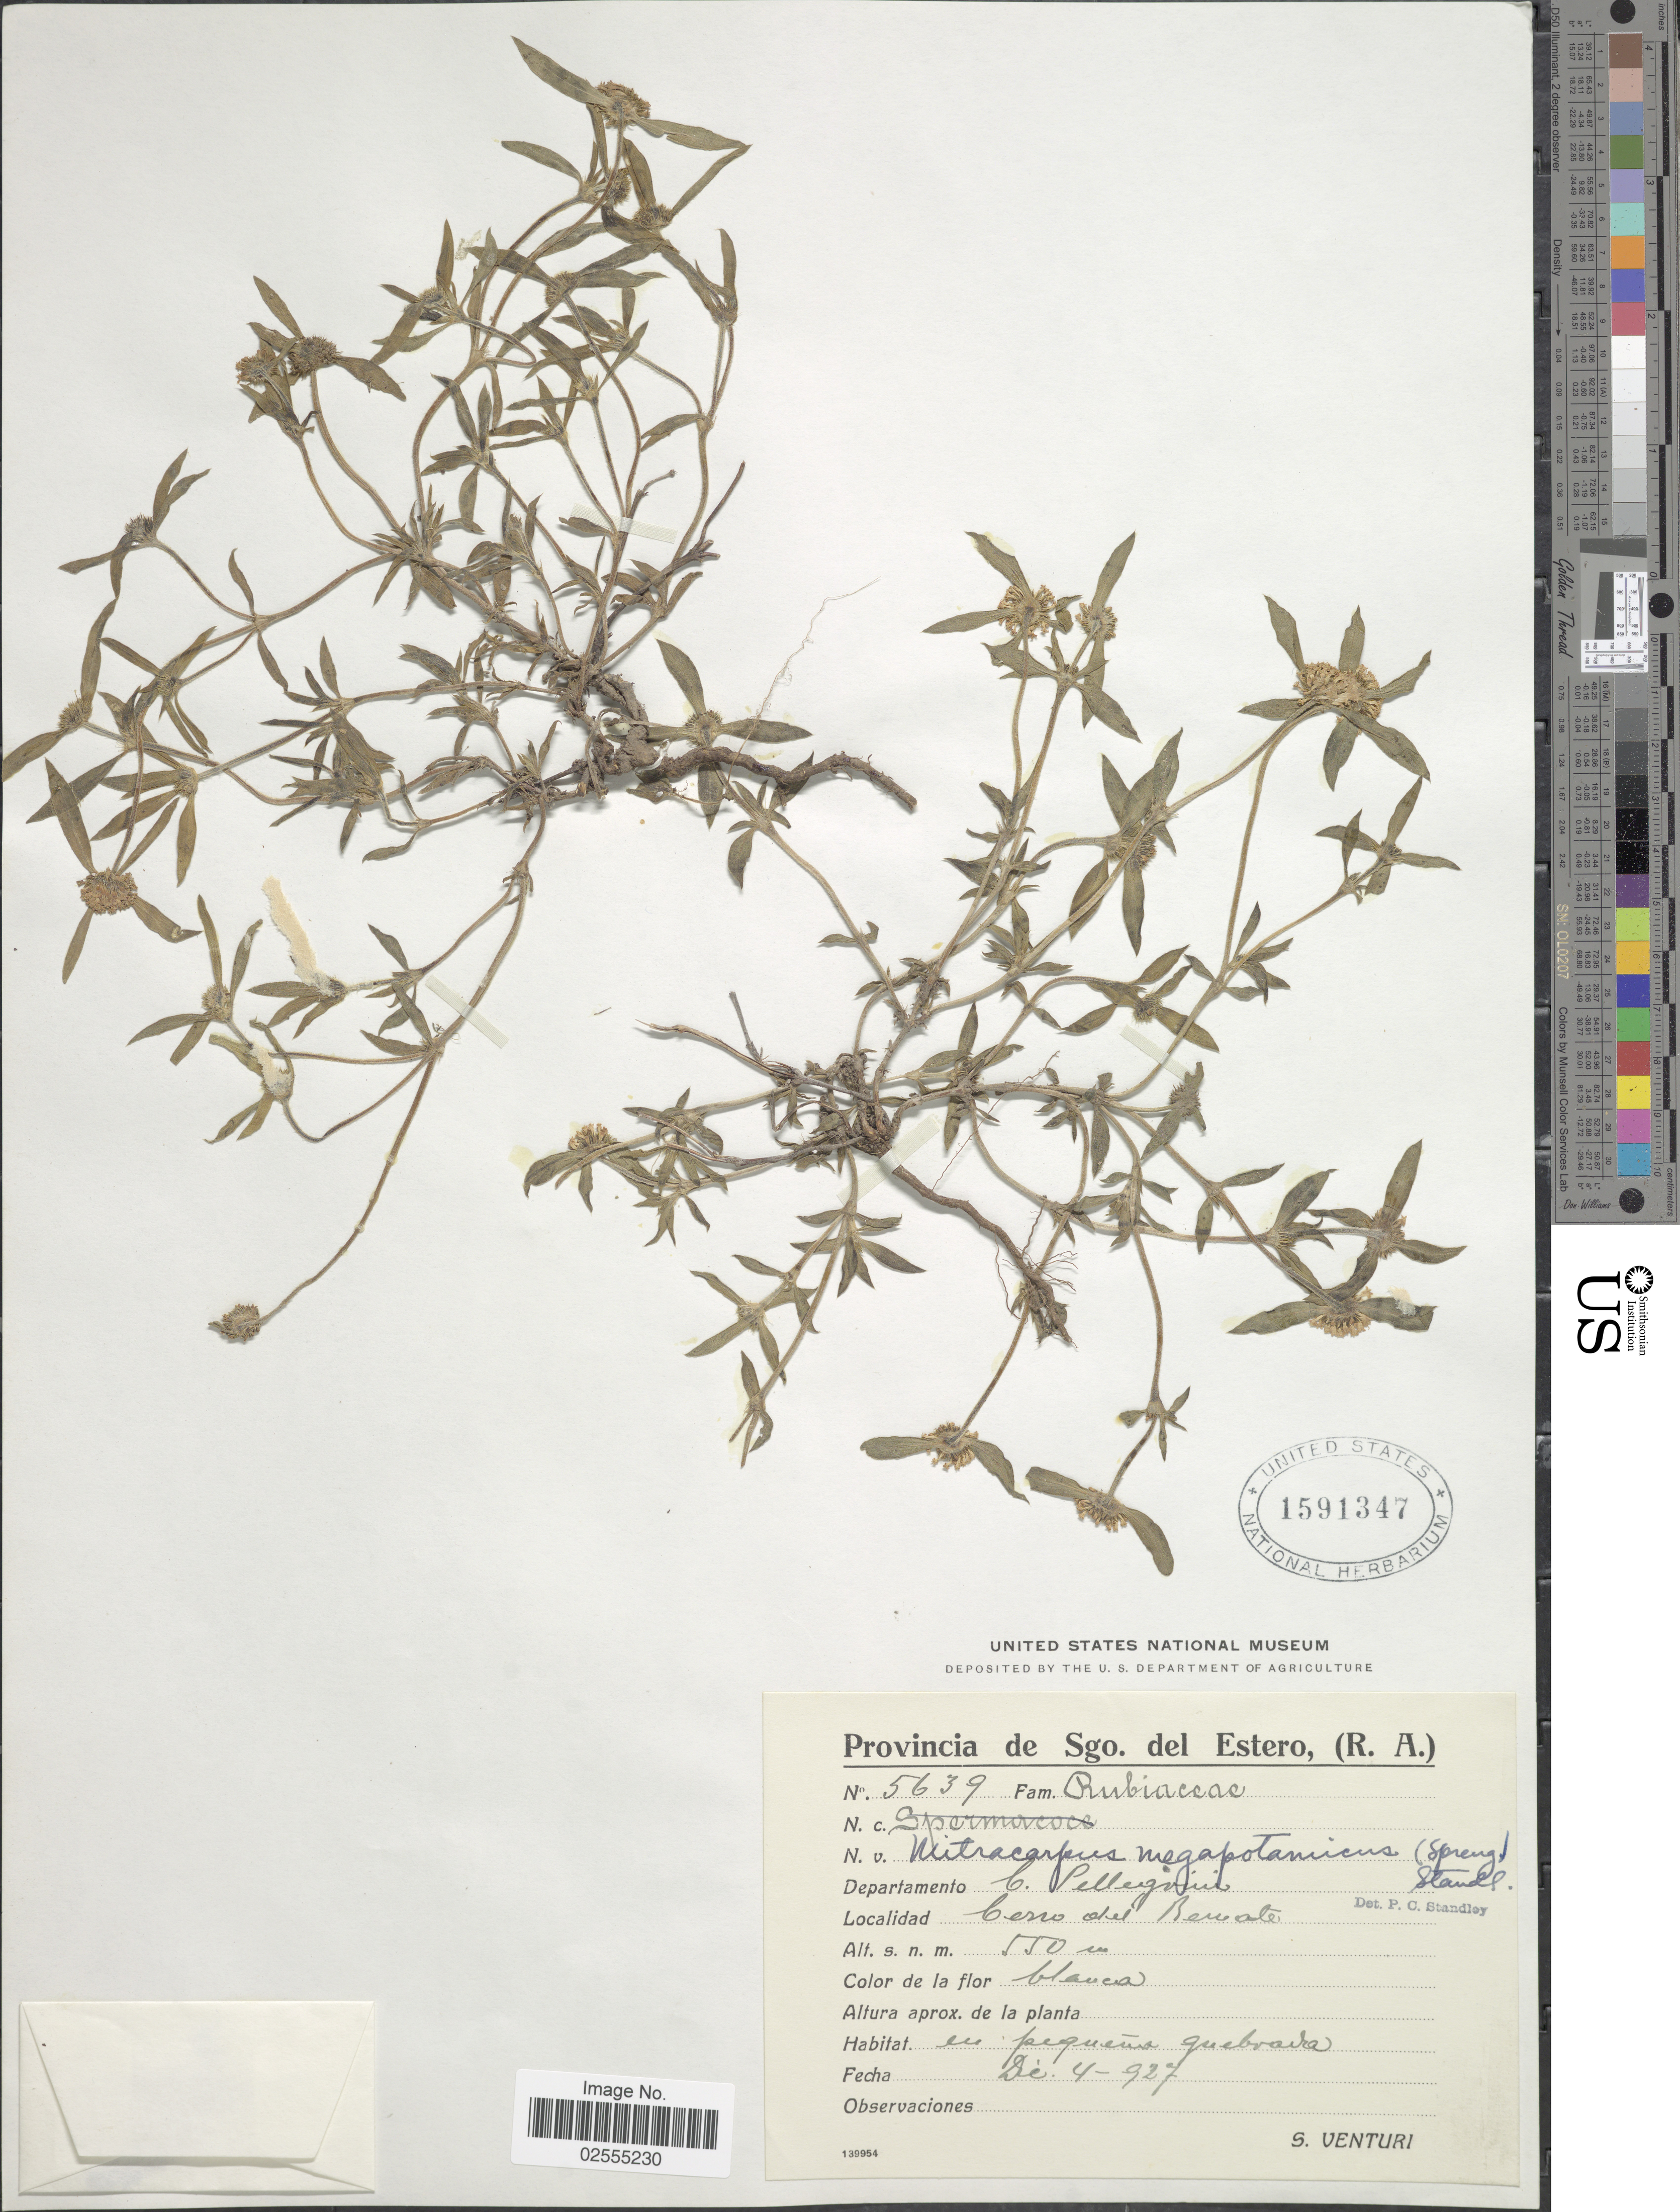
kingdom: Plantae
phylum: Tracheophyta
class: Magnoliopsida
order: Gentianales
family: Rubiaceae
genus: Mitracarpus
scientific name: Mitracarpus megapotamicus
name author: (Spreng.) Kuntze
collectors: S. Venturi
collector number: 5639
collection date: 1927-12-04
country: Argentina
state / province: Santiago del Estero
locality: Provincia del Sgo. del Estero (R.A.) Departamento C. Pellegrini, Cerro del Remate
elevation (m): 550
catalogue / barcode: US 1591347